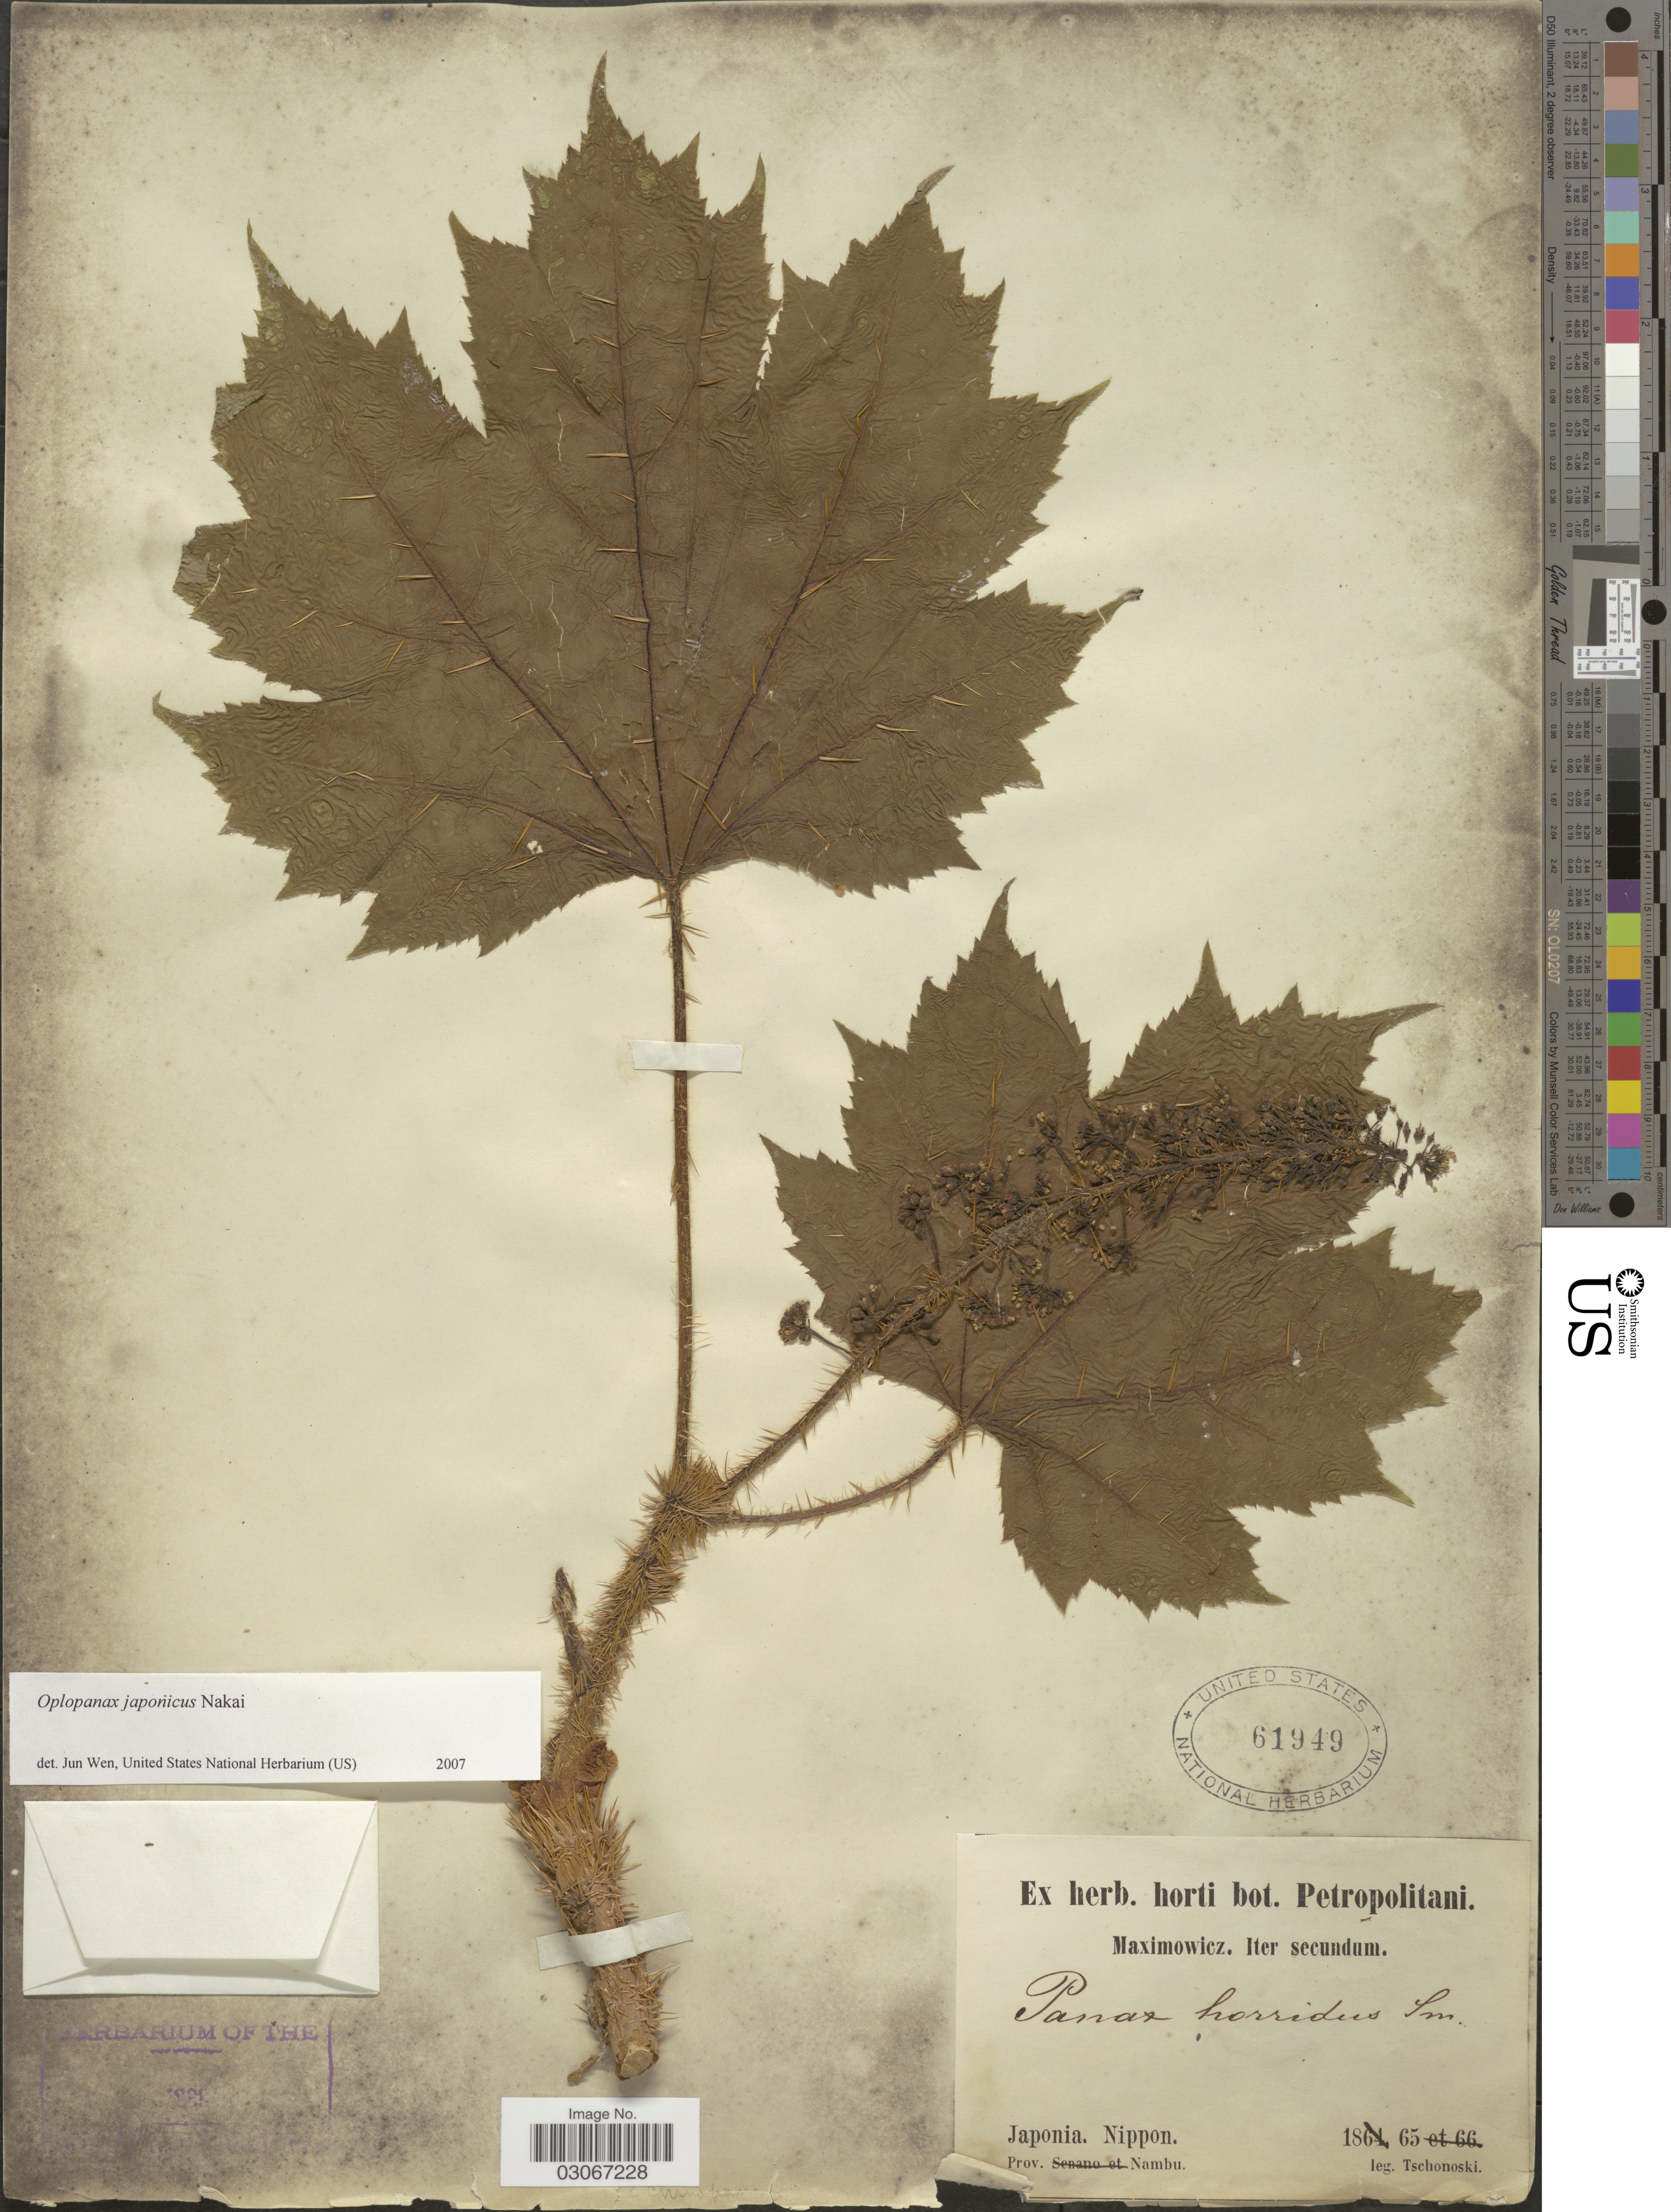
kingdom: Plantae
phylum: Tracheophyta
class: Magnoliopsida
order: Apiales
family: Araliaceae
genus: Oplopanax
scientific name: Oplopanax japonicus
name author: Nakai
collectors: -. Tschonoski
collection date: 1865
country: Japan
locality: Nippon. Prov. Nambu.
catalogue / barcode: US 61949